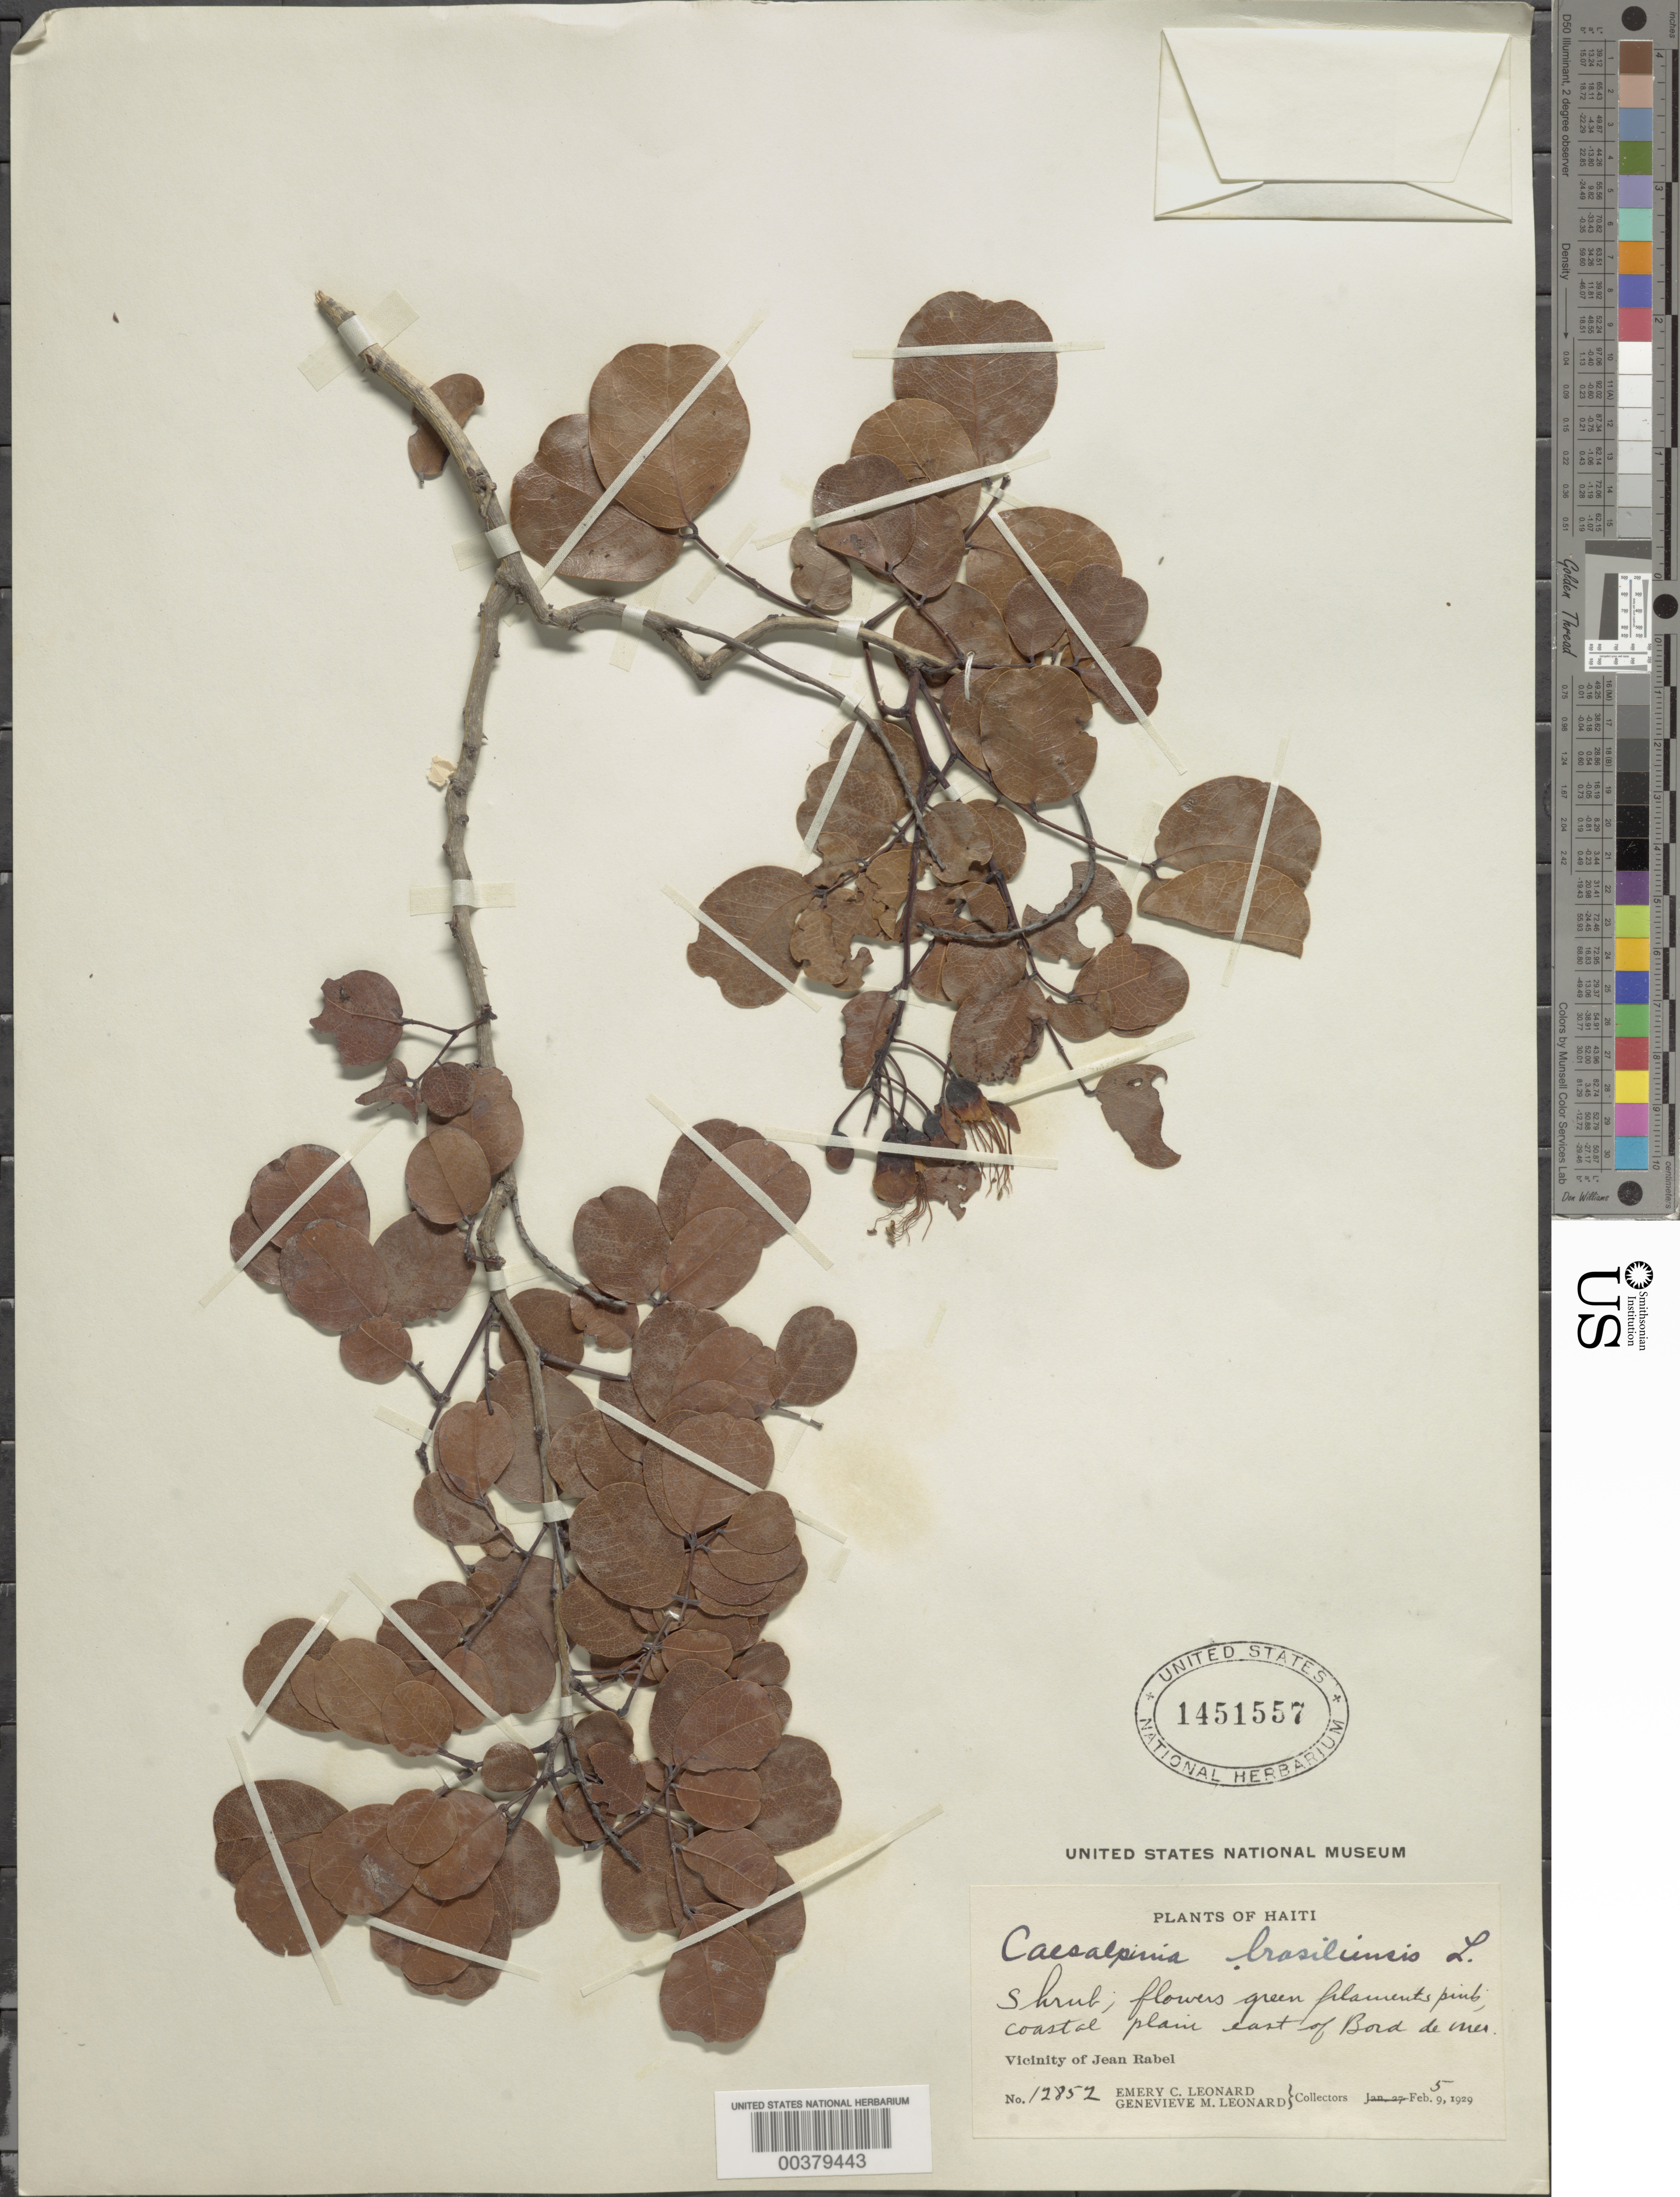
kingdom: Plantae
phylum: Tracheophyta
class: Magnoliopsida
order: Fabales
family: Fabaceae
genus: Caesalpinia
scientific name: Caesalpinia brasiliensis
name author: L.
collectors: E. C. Leonard & G. M. Leonard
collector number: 12852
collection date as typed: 05 Feb 1929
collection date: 1929-02-05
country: Haiti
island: Hispaniola Island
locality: Coastal plain e of bord de mer; vicinity of jean rabel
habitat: Coastal plain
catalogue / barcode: US 1451557